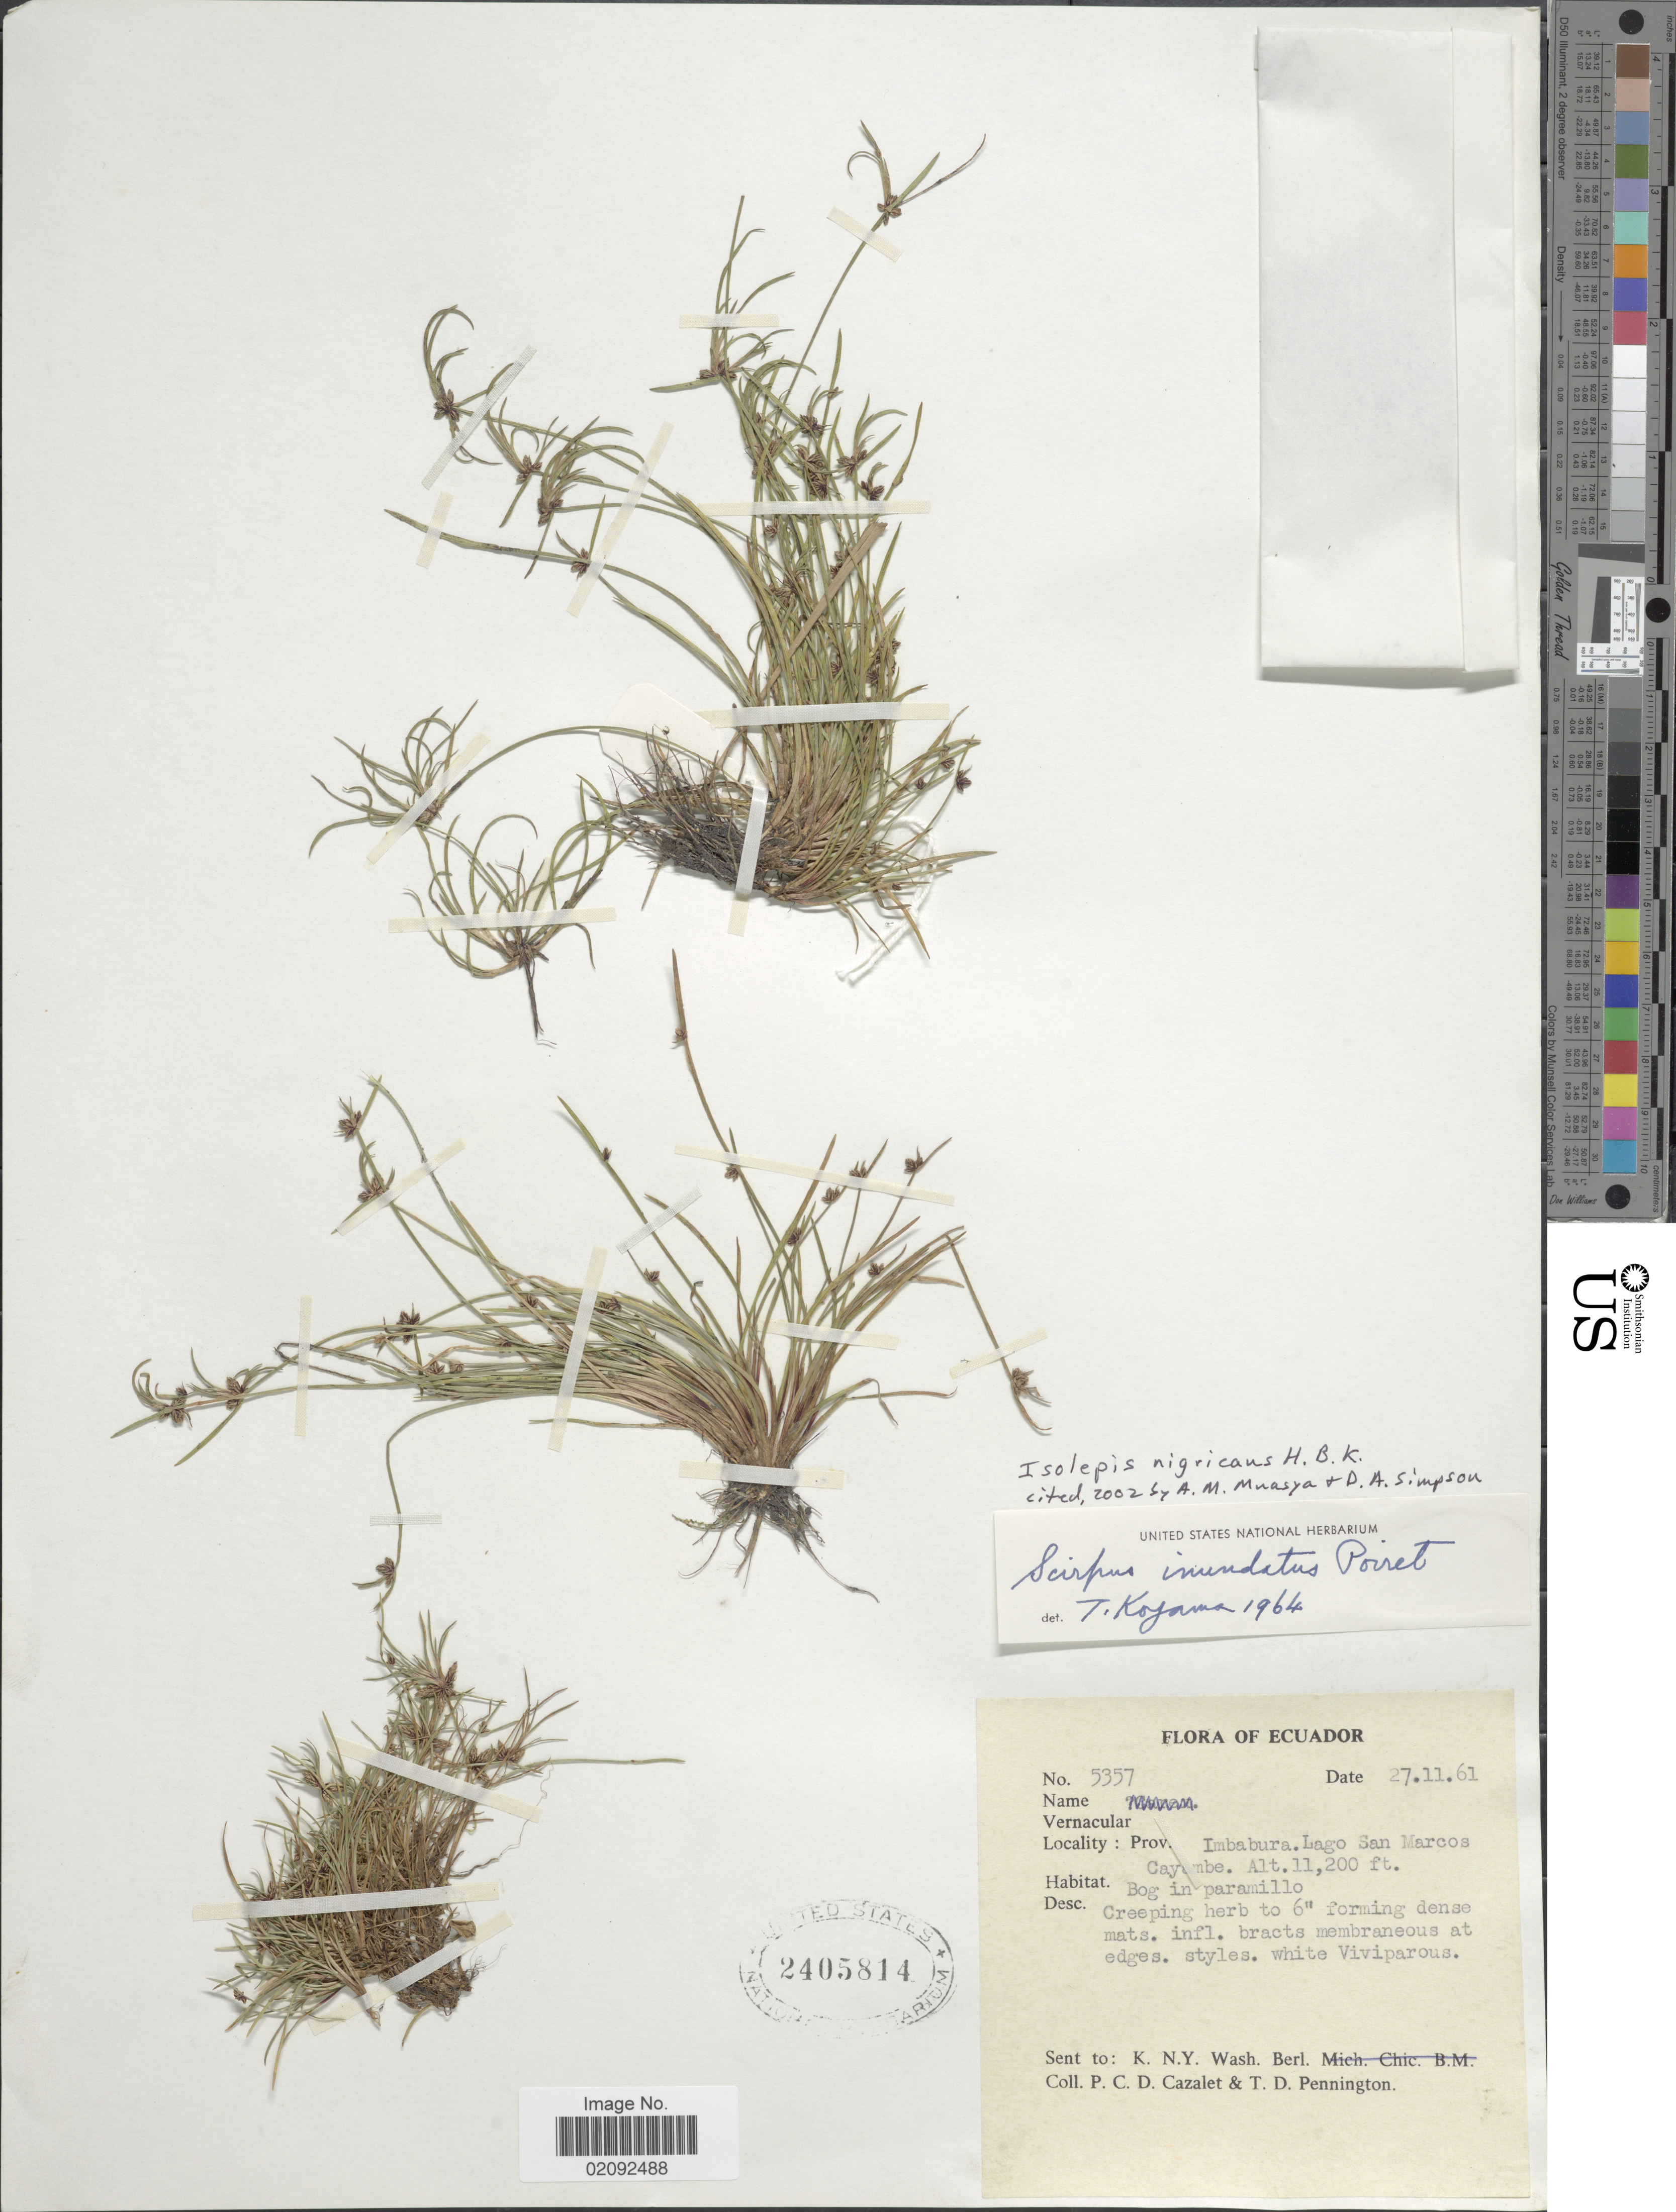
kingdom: Plantae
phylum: Tracheophyta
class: Liliopsida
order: Poales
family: Cyperaceae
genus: Isolepis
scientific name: Isolepis nigricans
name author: Kunth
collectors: P. C. D. Cazalet & T. D. Pennington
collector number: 5357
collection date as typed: Transcribed d/m/y: 27/11/61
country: Ecuador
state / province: Imbabura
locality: Lago San Marcos Cayambe, bog in paramillo.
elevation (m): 3414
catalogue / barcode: US 2405814